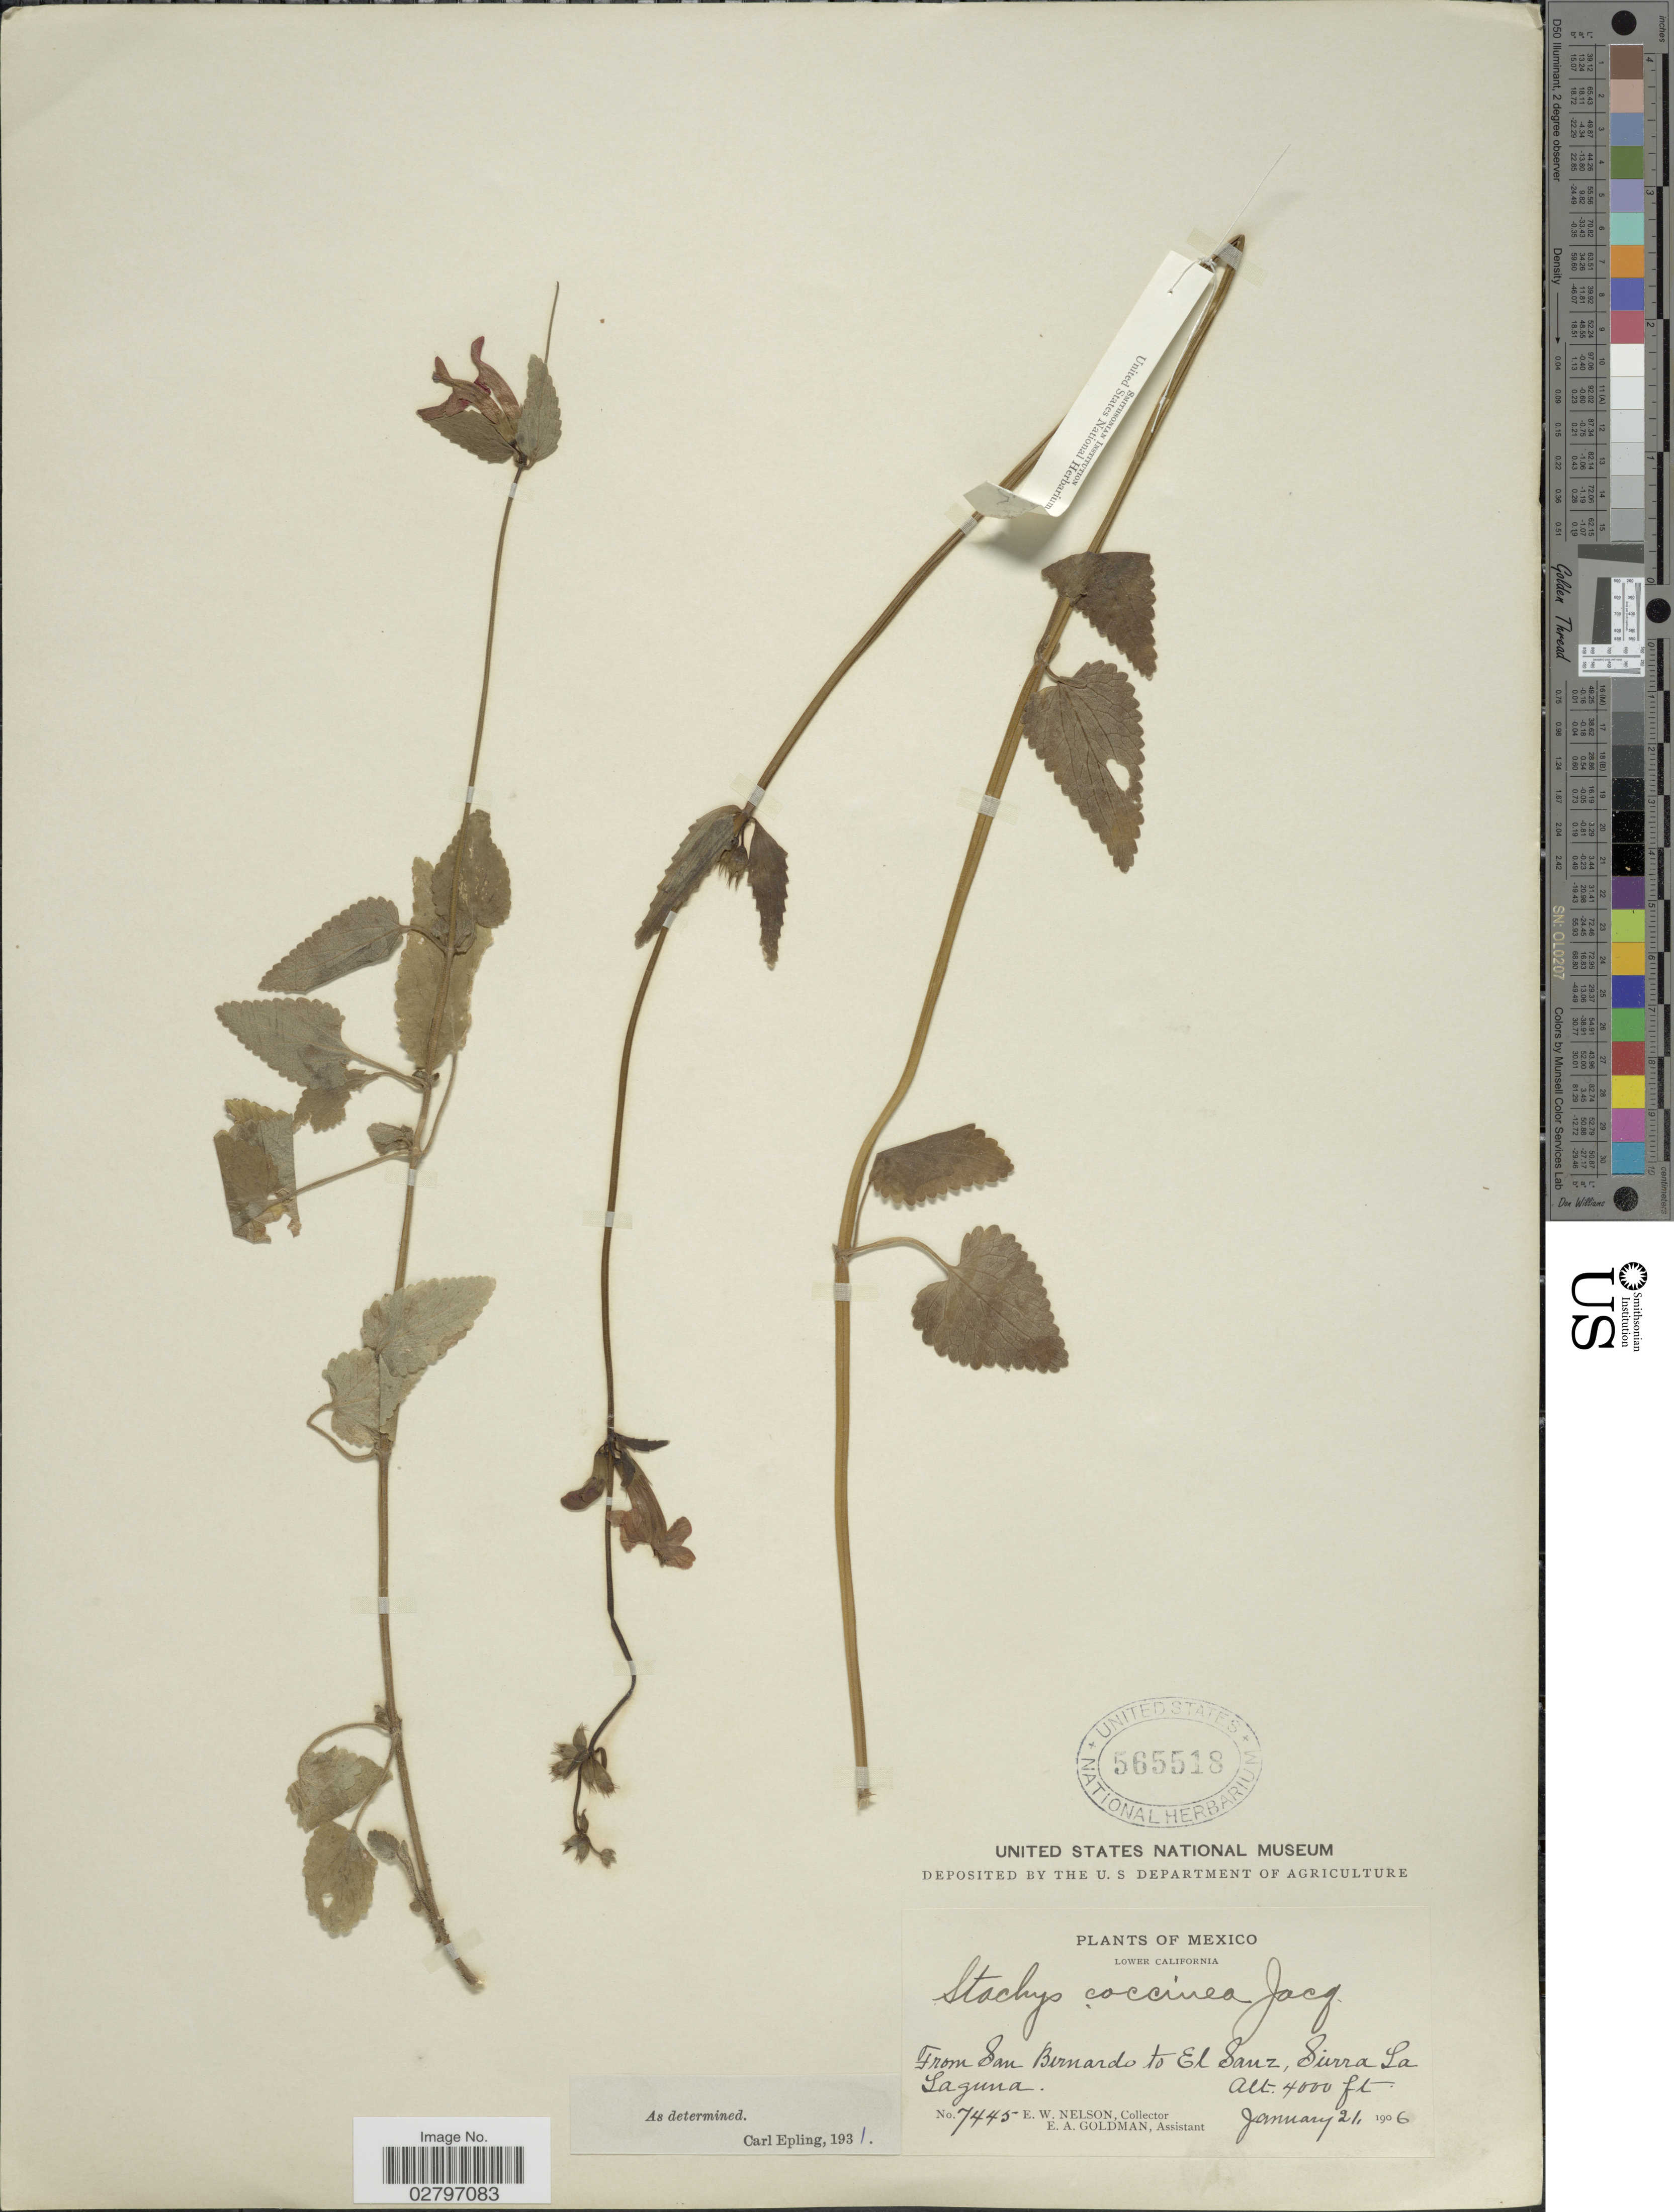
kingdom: Plantae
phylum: Tracheophyta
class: Magnoliopsida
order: Lamiales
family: Lamiaceae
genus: Stachys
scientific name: Stachys coccinea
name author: Ortega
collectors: E. W. Nelson & E. A. Goldman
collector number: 7445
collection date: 1906-01-21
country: Mexico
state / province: Baja California Sur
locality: Lower California. From San Bernardo to El Sanz, Sierra La Laguna.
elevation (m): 1219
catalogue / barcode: US 565518